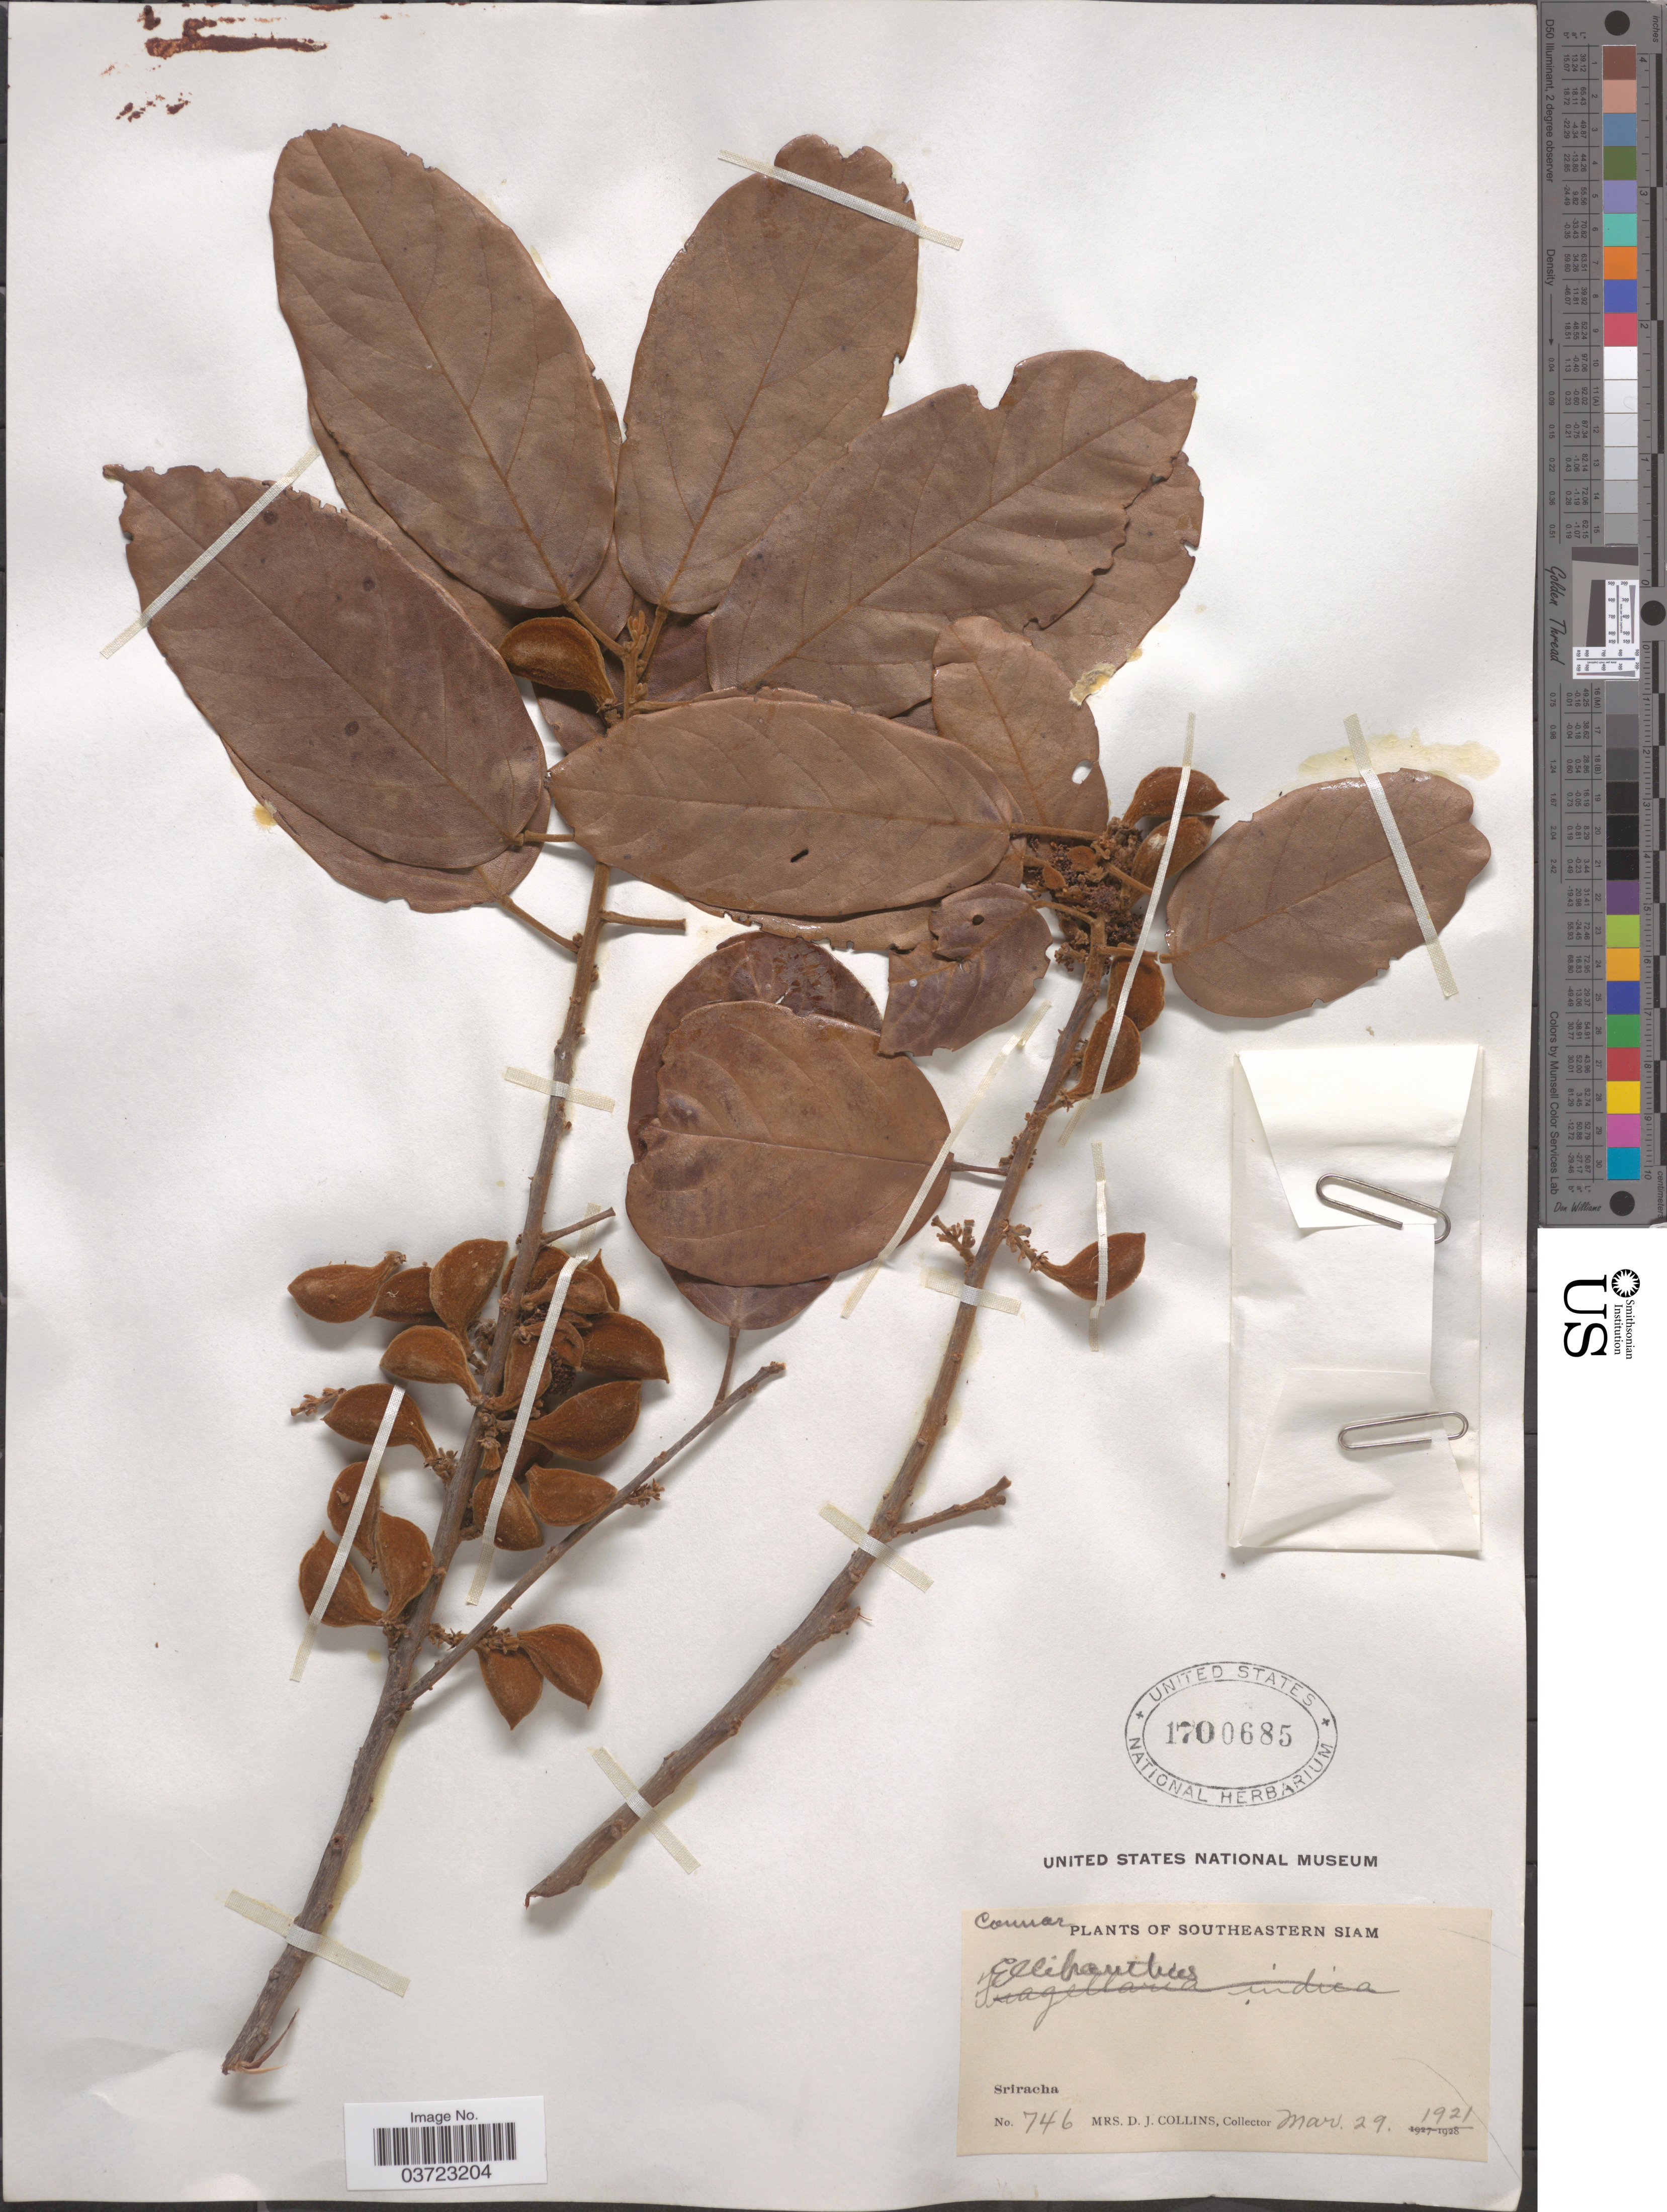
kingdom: Plantae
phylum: Tracheophyta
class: Magnoliopsida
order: Oxalidales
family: Connaraceae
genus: Ellipanthus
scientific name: Ellipanthus sp.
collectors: Mrs. D. J. Collins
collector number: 746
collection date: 1921-03-29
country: Thailand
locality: Southeastern Siam, Sriracha.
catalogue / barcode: US 1700685